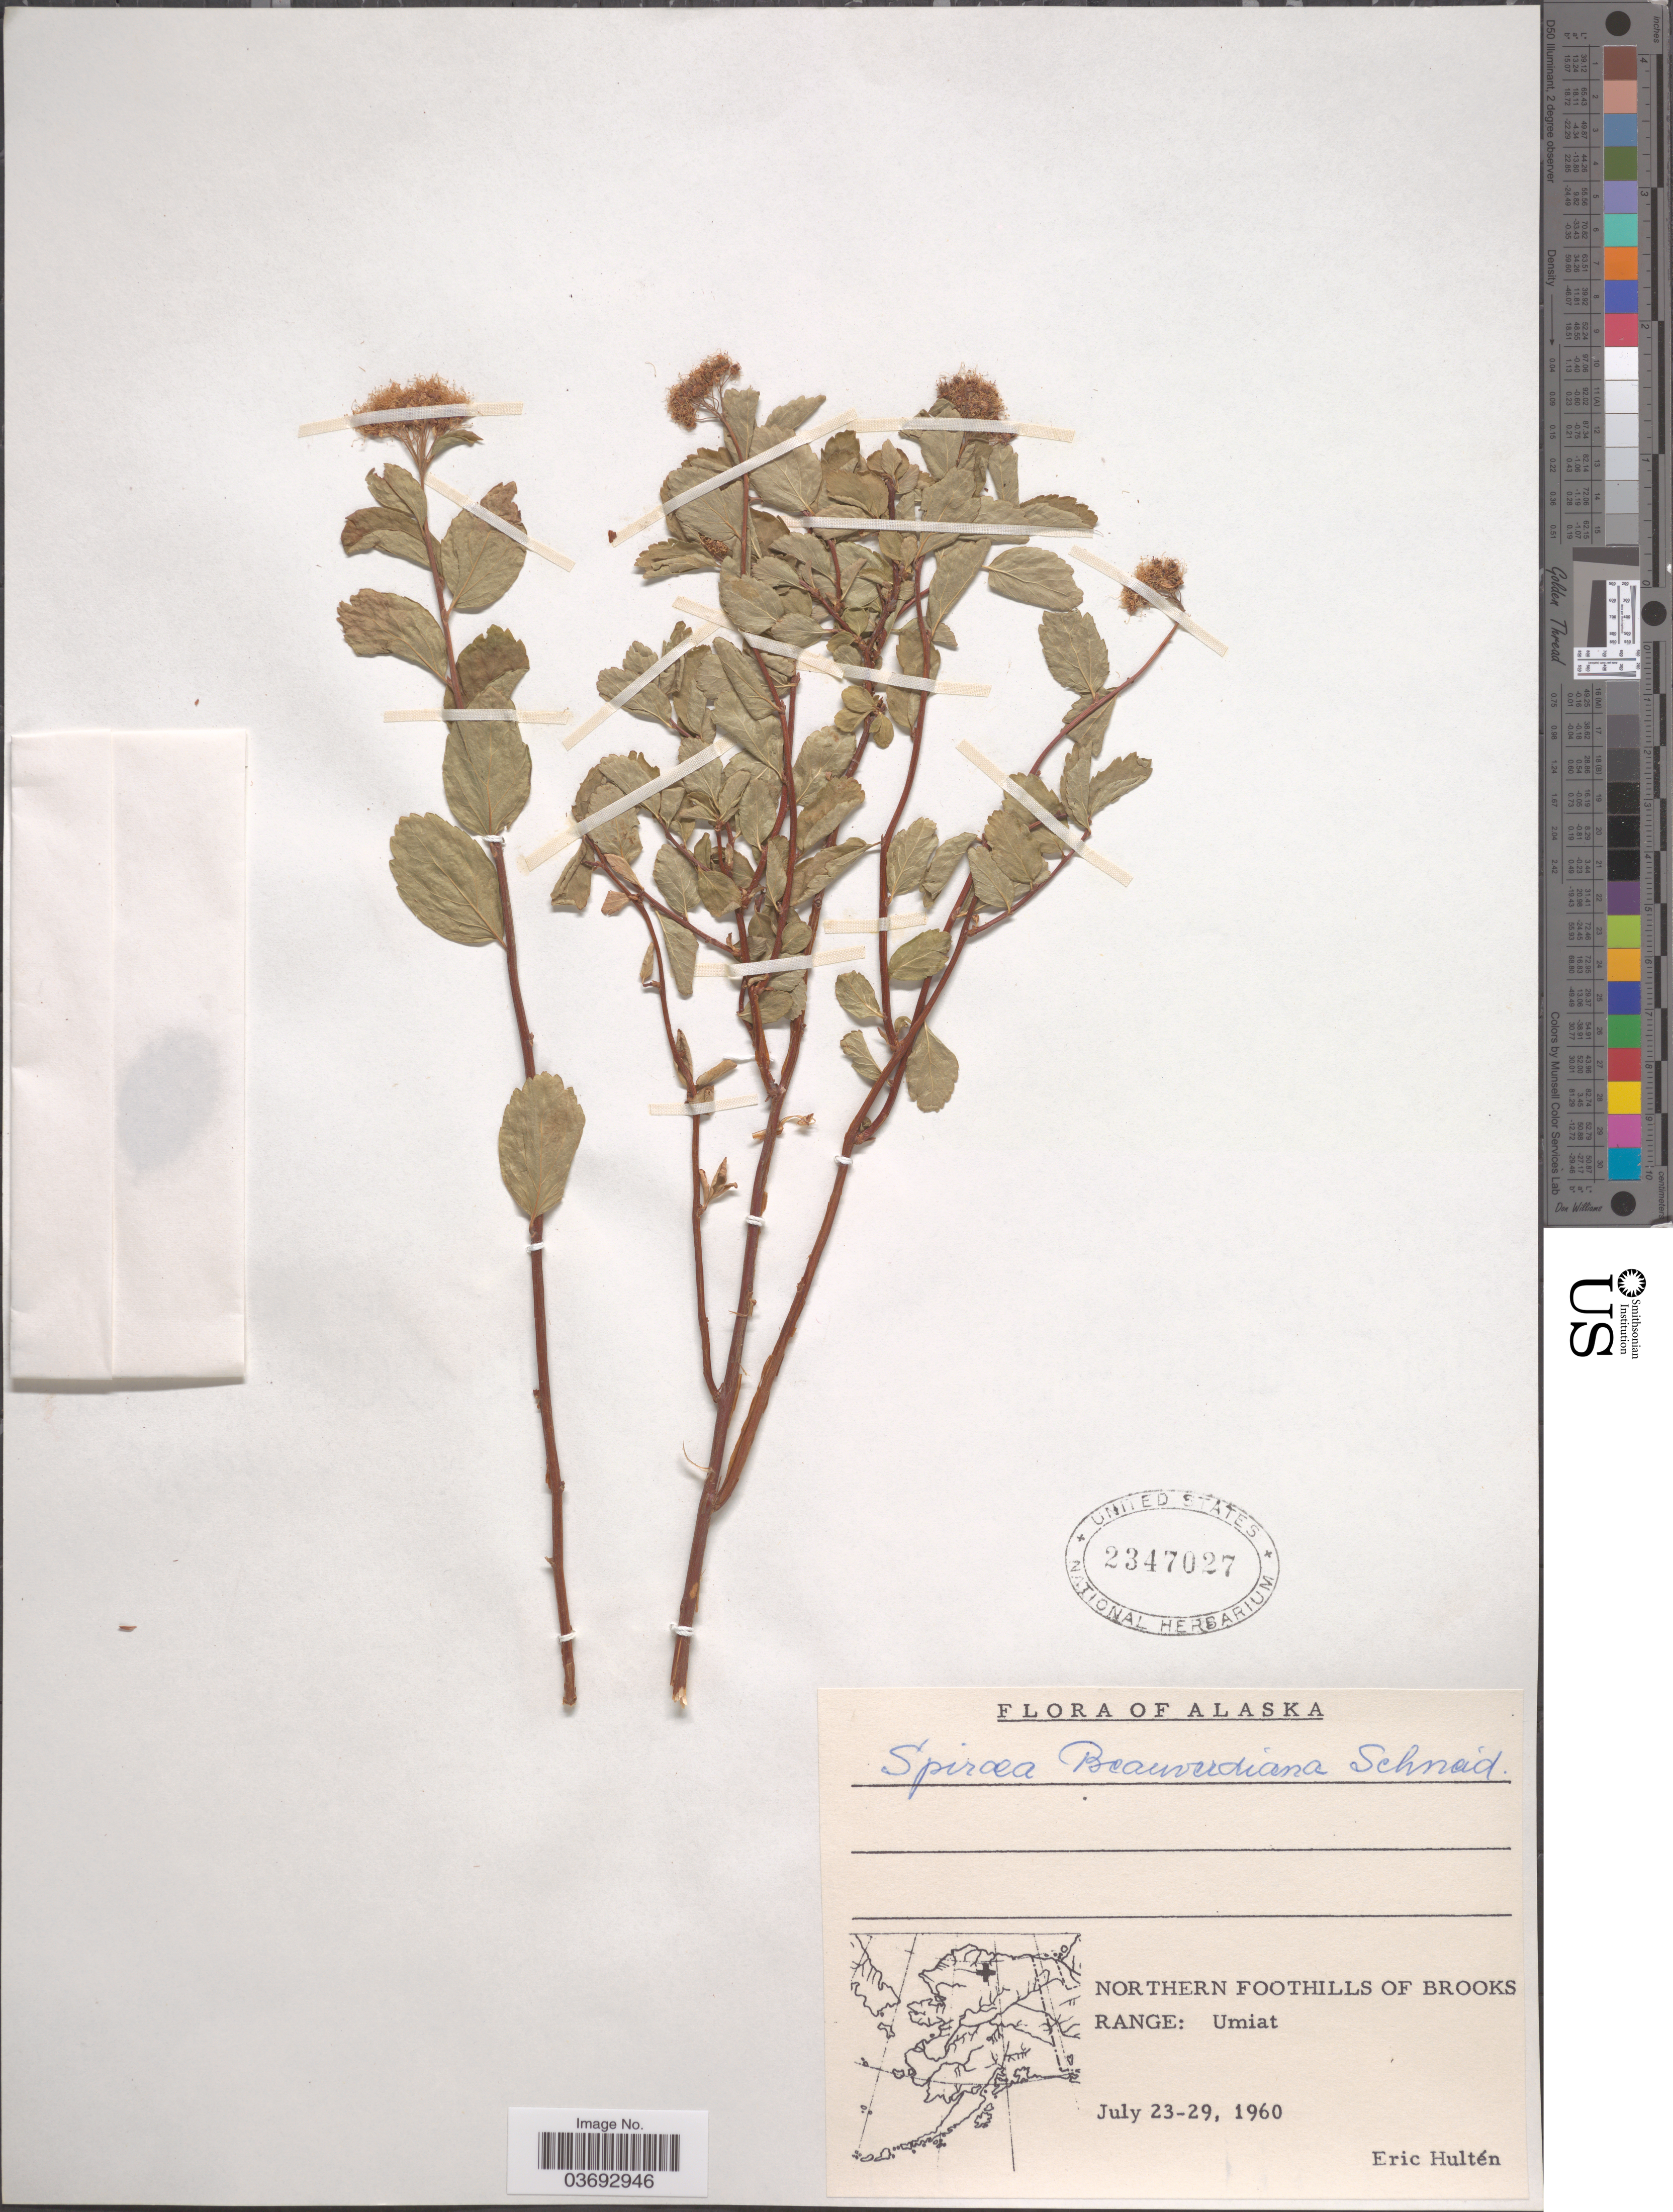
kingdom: Plantae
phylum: Tracheophyta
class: Magnoliopsida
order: Rosales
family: Rosaceae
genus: Spiraea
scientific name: Spiraea stevenii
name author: (C.K. Schneid.) Rydb.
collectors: E. G. Hultén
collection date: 1960-07-23/1960-07-29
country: United States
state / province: Alaska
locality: Northern Foothills of Brooks Range: Umiat.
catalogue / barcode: US 2347027